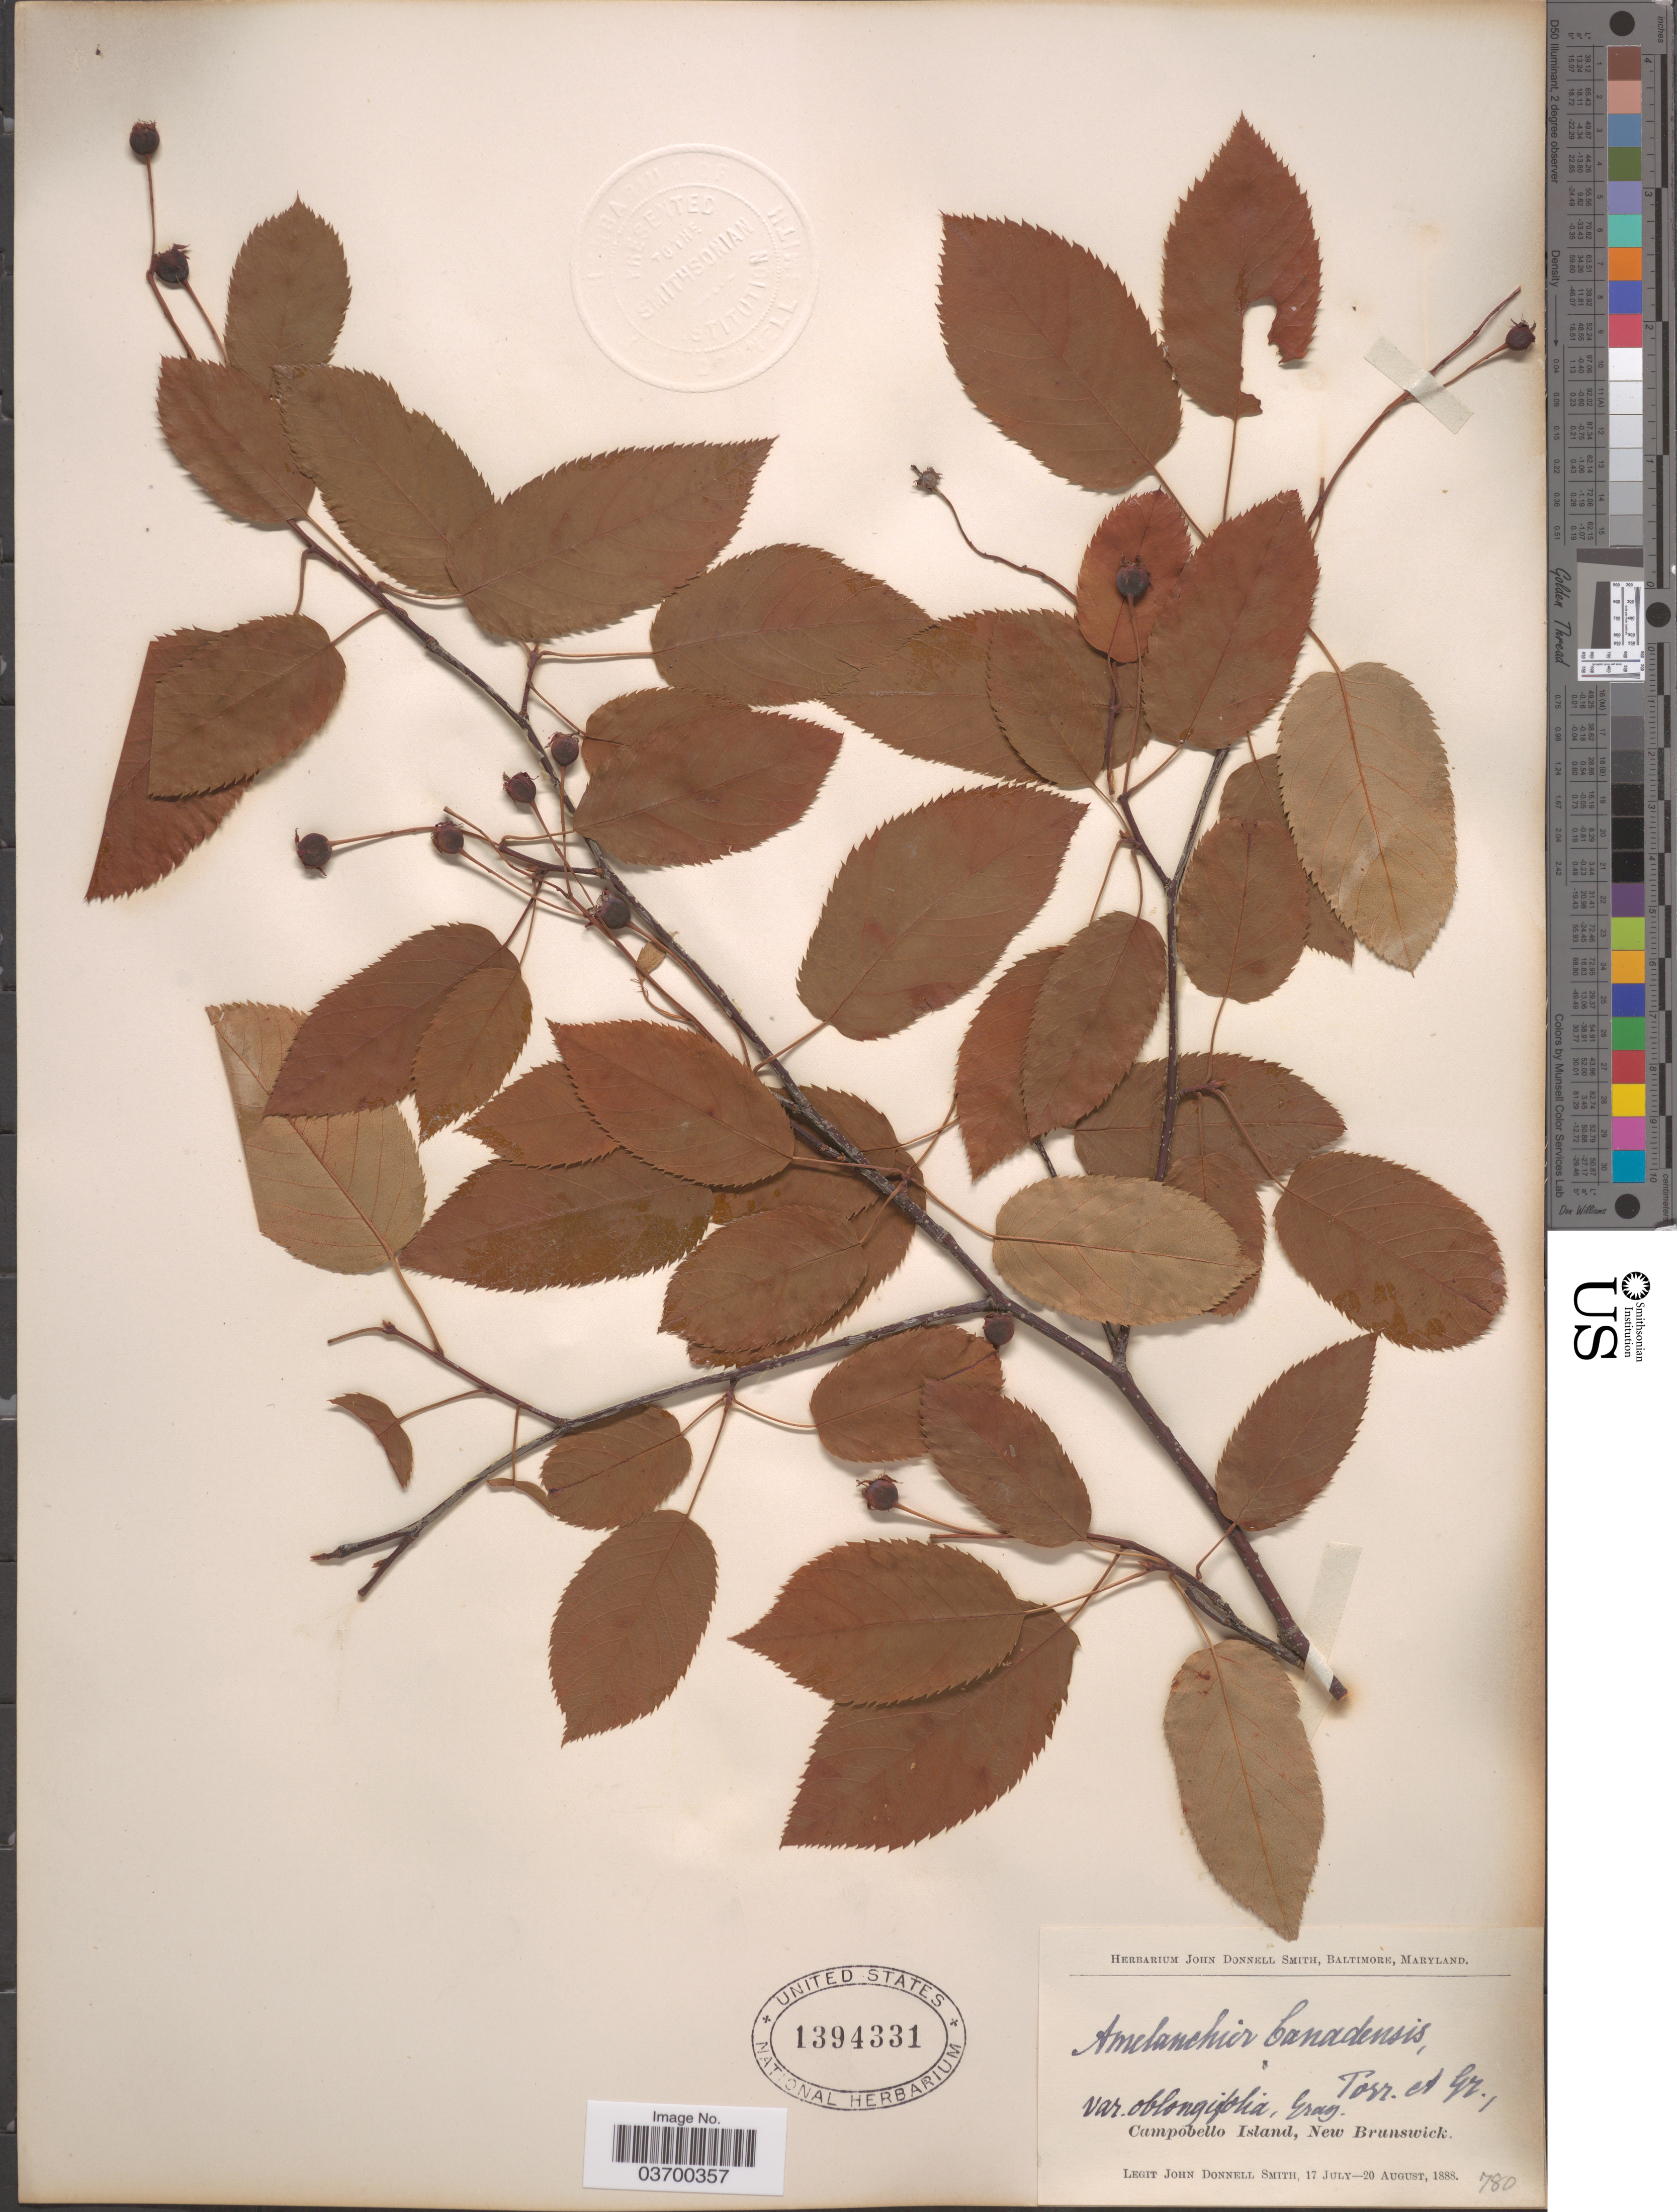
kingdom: Plantae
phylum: Tracheophyta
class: Magnoliopsida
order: Rosales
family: Rosaceae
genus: Amelanchier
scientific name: Amelanchier canadensis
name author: (L.) Medic.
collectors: J. Donnell Smith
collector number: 780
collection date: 1888-07-17/1888-08-20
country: Canada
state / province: New Brunswick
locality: Campobello Island.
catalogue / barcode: US 1394331